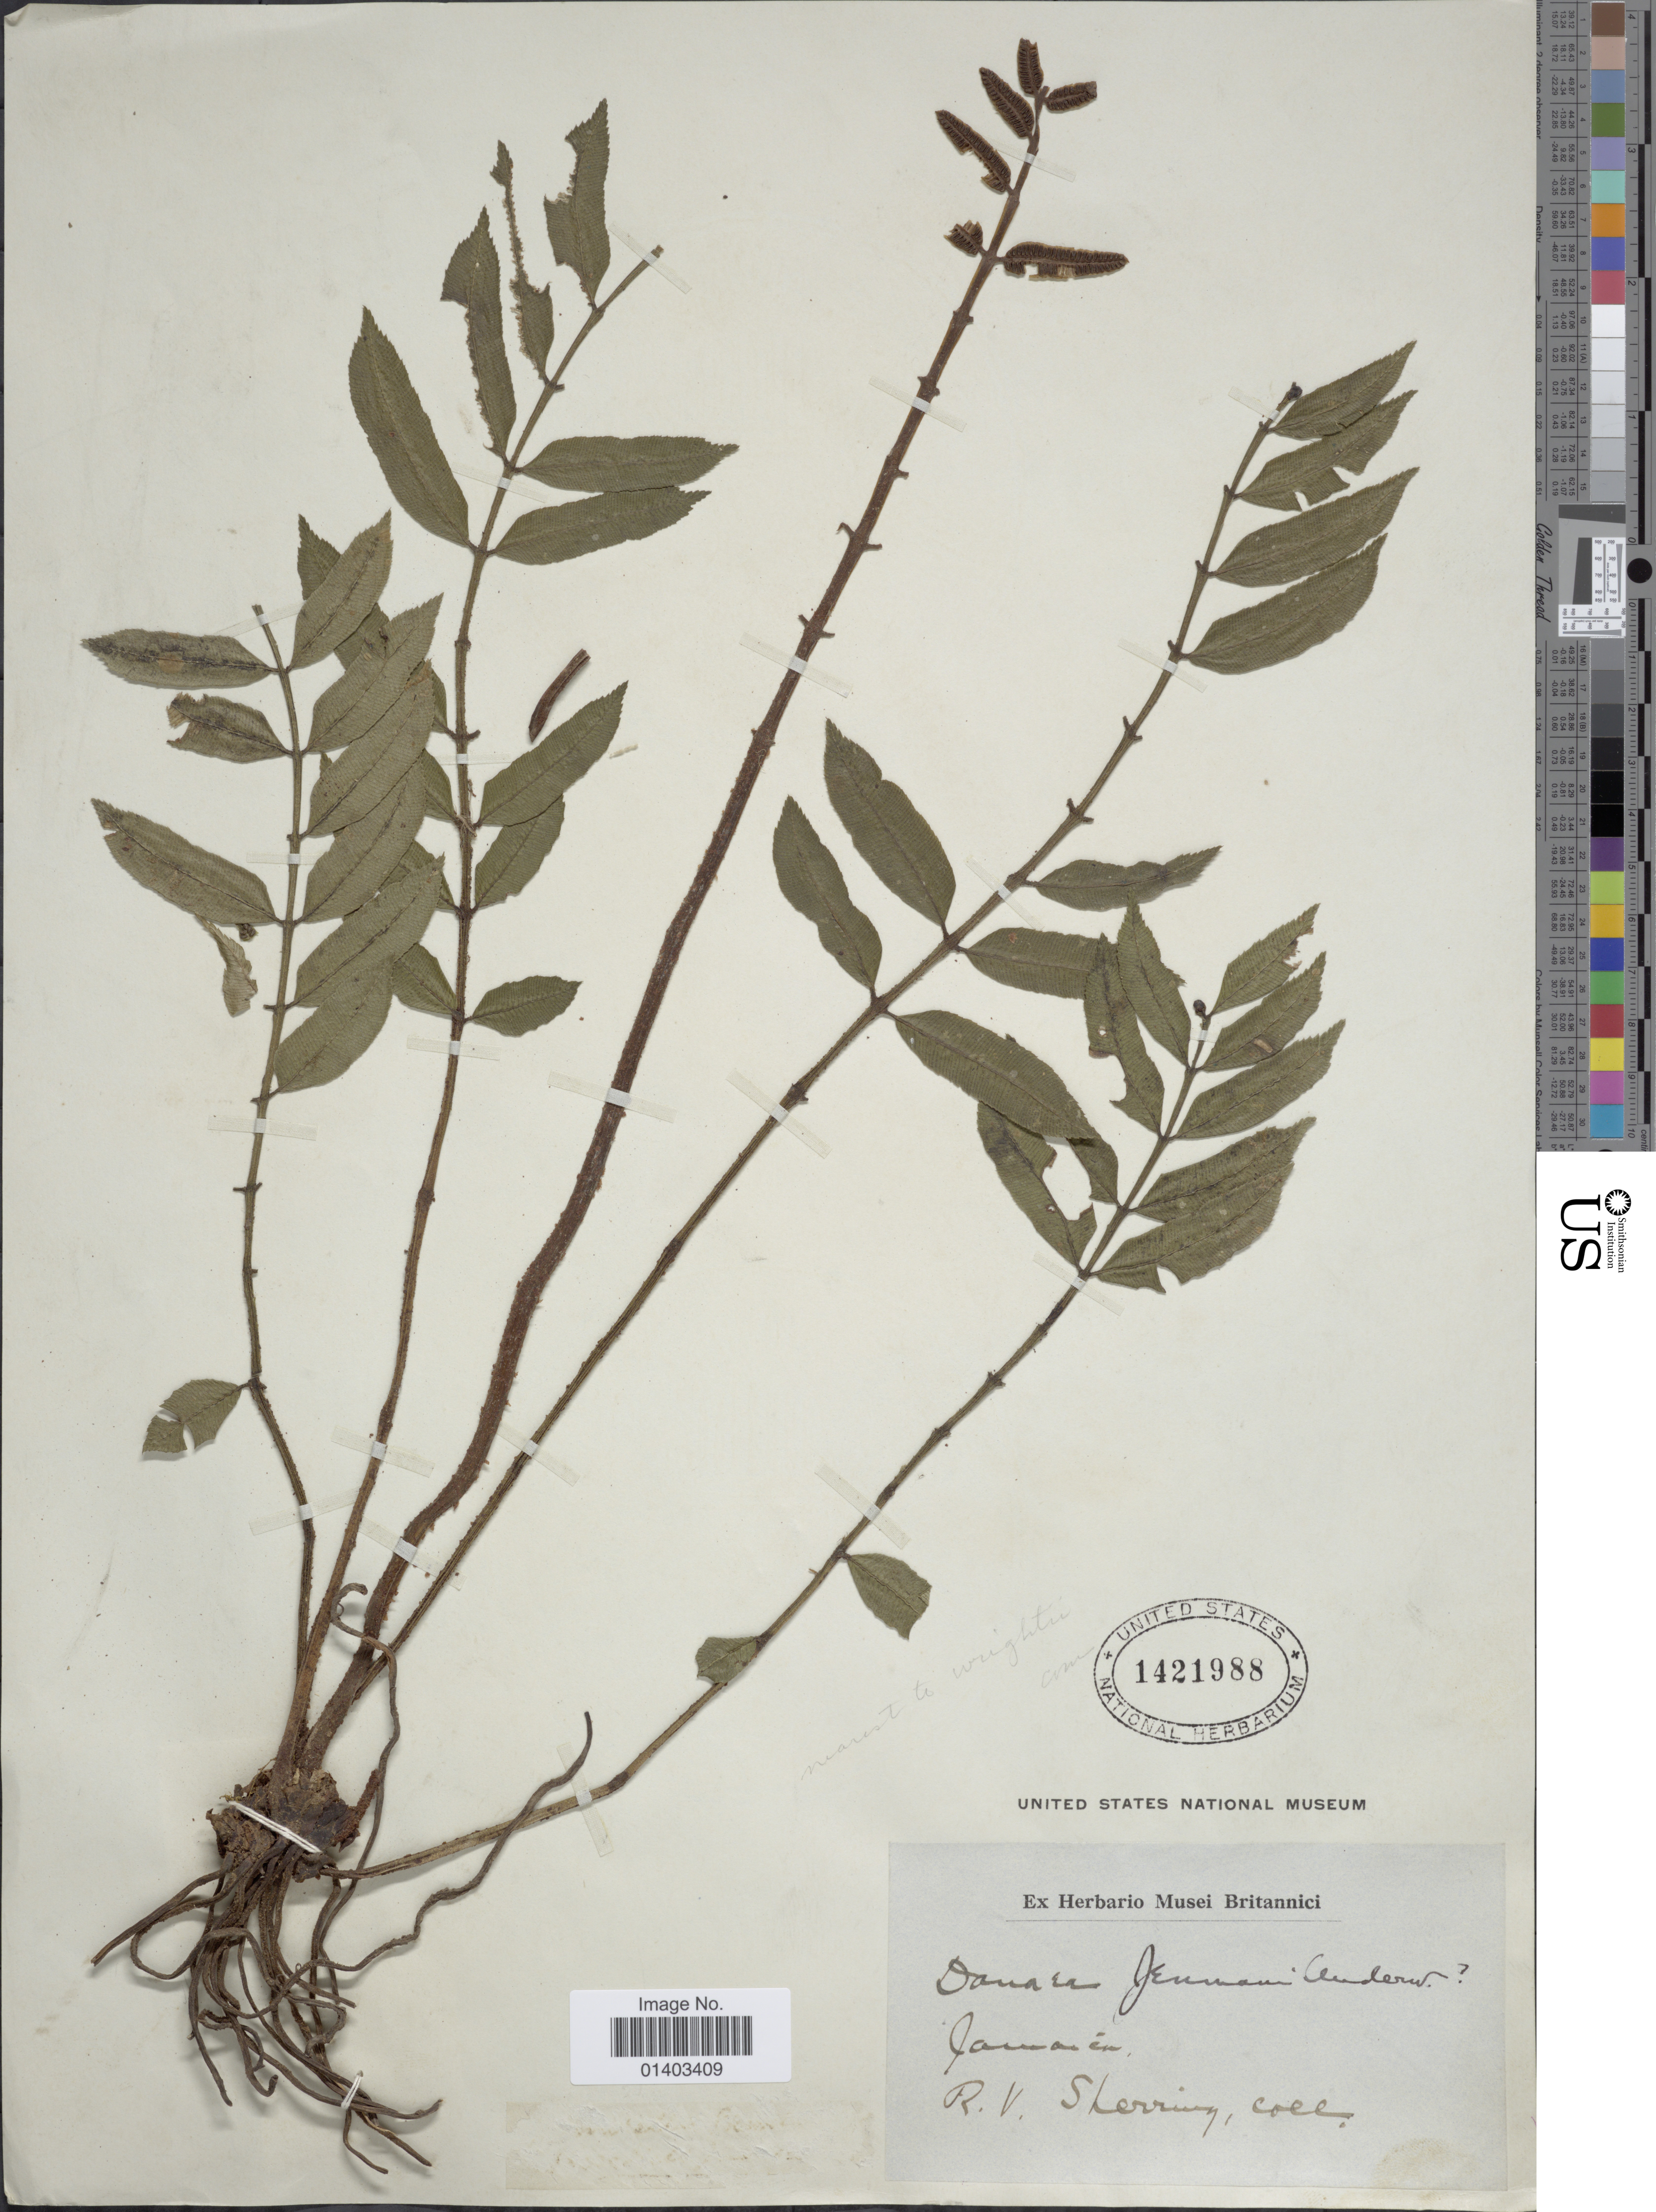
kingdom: Plantae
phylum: Tracheophyta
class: Polypodiopsida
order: Marattiales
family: Marattiaceae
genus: Danaea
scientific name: Danaea moritziana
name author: C. Presl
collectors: R. Sherring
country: Jamaica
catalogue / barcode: US 1421988